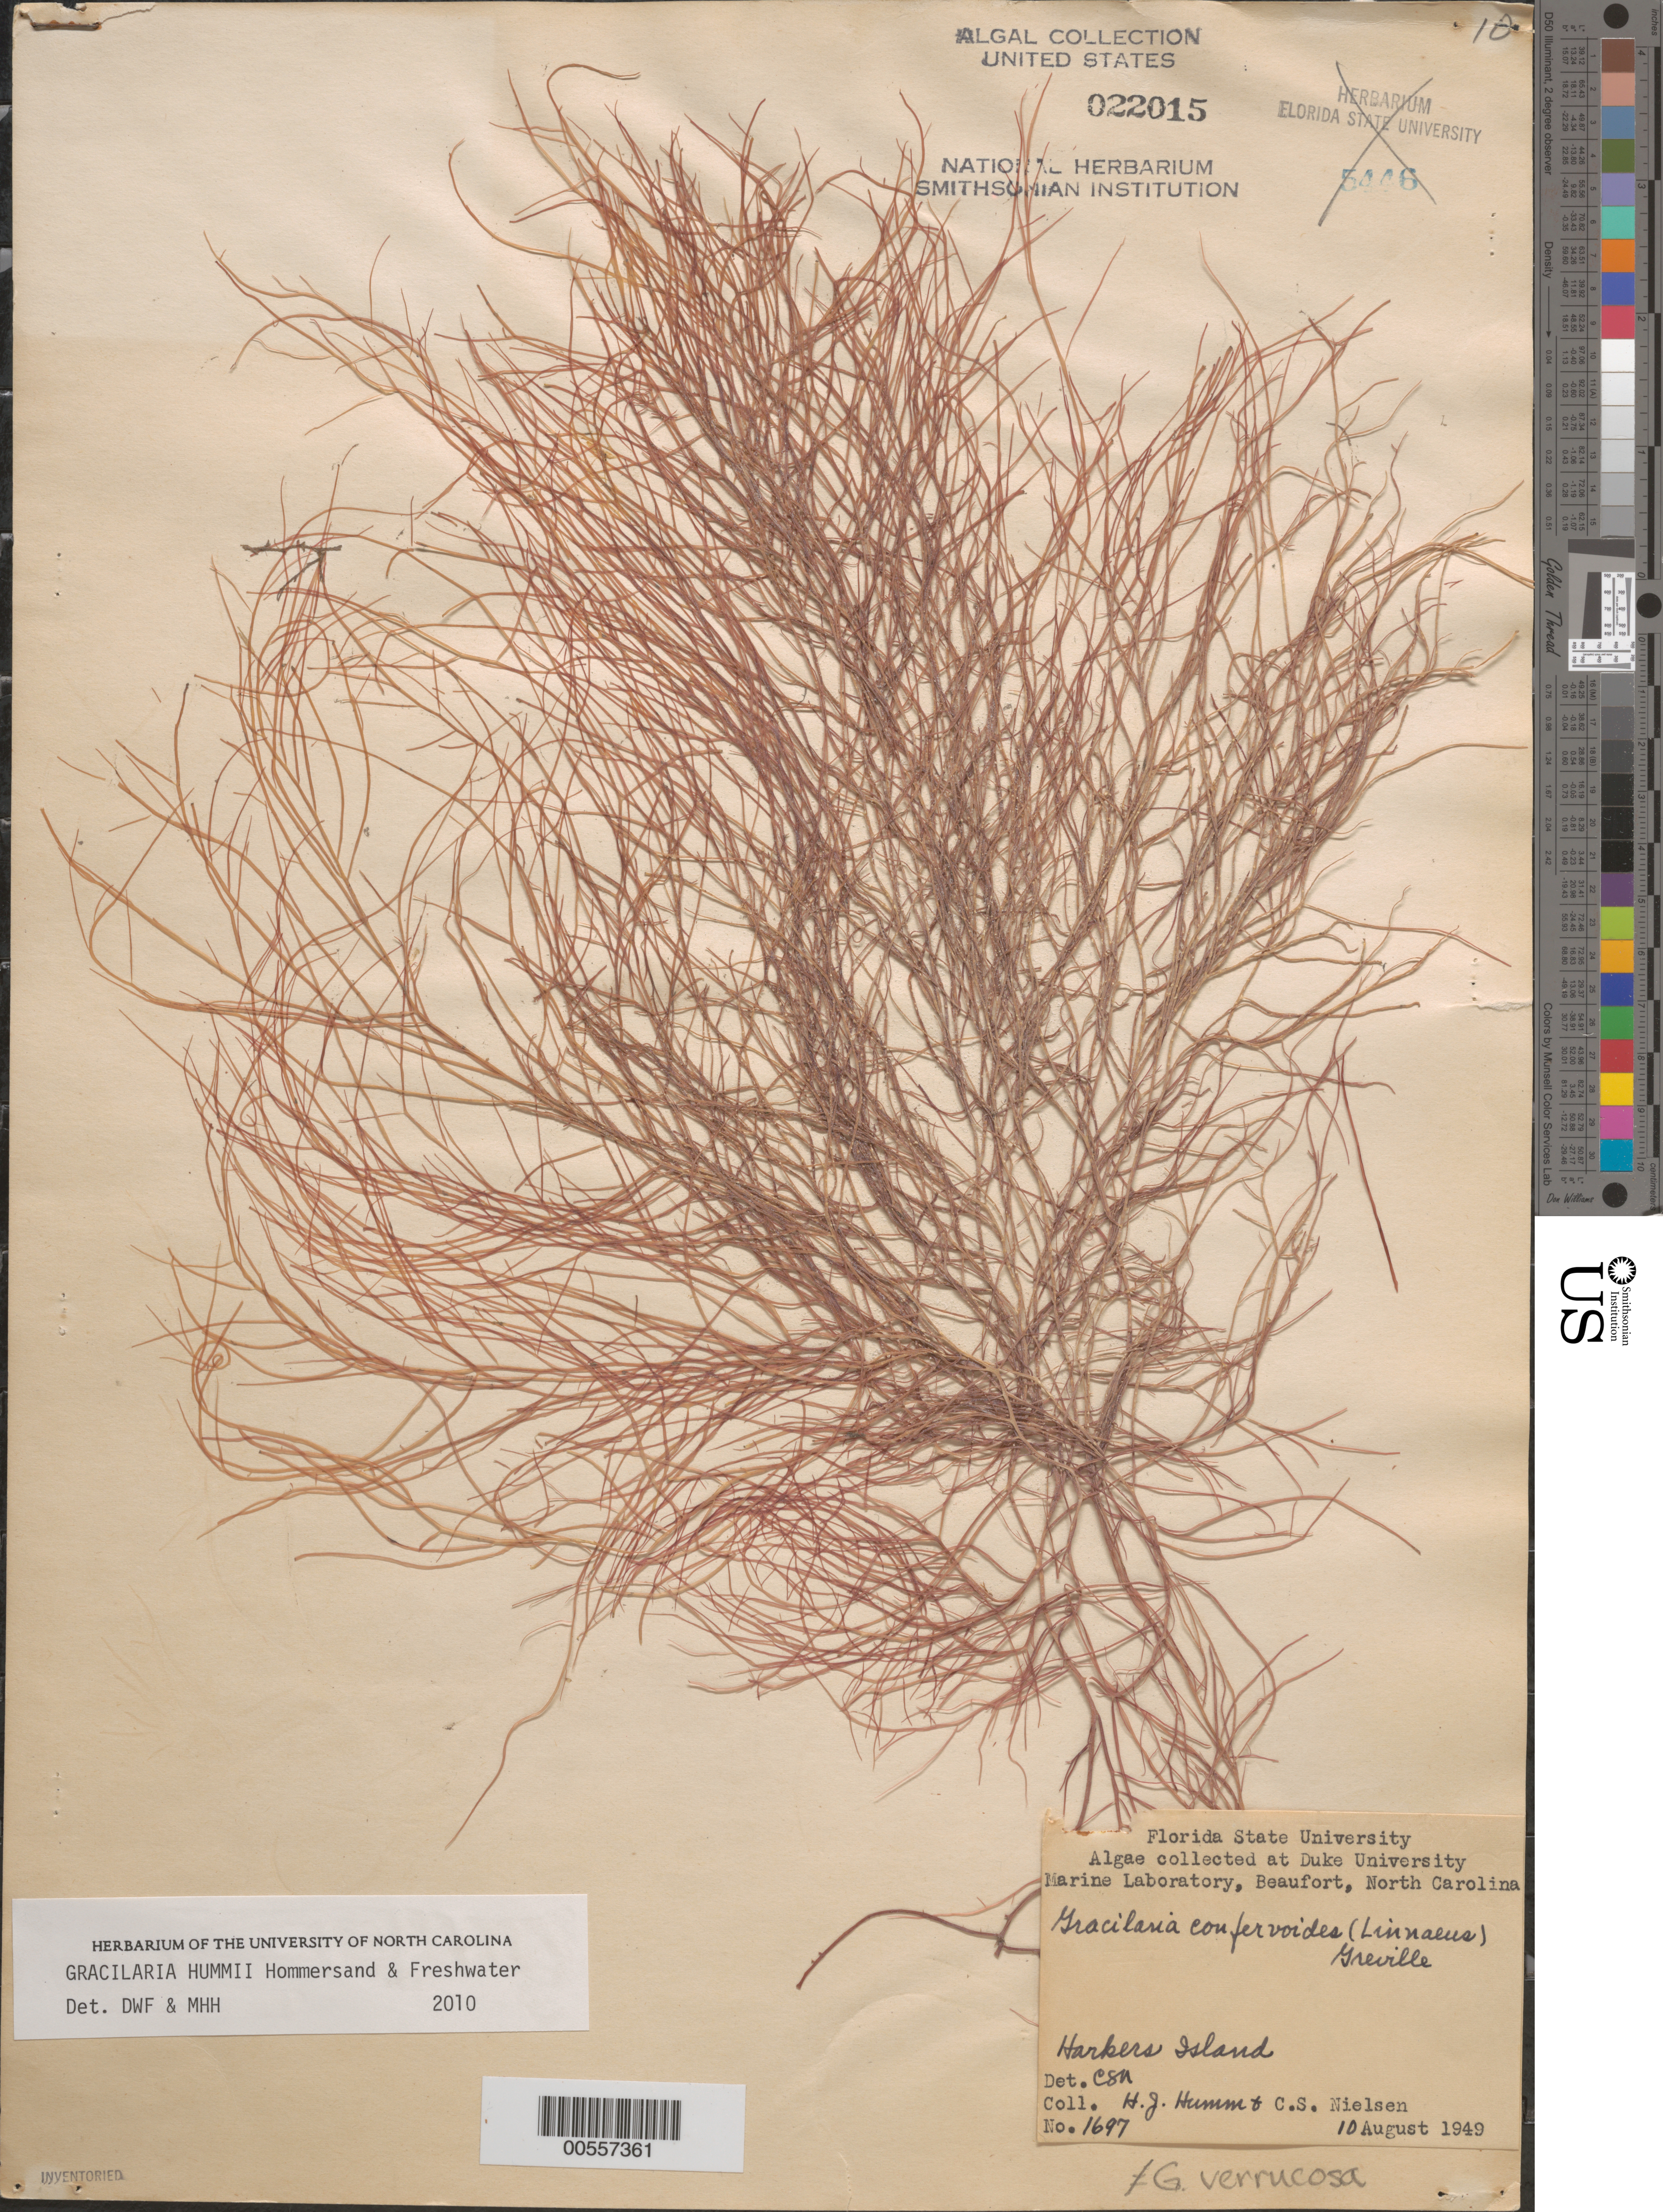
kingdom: Plantae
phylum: Rhodophyta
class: Florideophyceae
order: Gracilariales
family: Gracilariaceae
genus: Gracilaria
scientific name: Gracilaria hummii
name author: Hommers. & Freshwater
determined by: Freshwater, D. W.; Hommersand, M. H.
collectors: H. J. Humm & C. S. Nielsen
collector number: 1697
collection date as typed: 10 Aug 1949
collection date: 1949-08-10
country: United States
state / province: North Carolina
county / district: Carteret County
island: Harkers Island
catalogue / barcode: US 22015